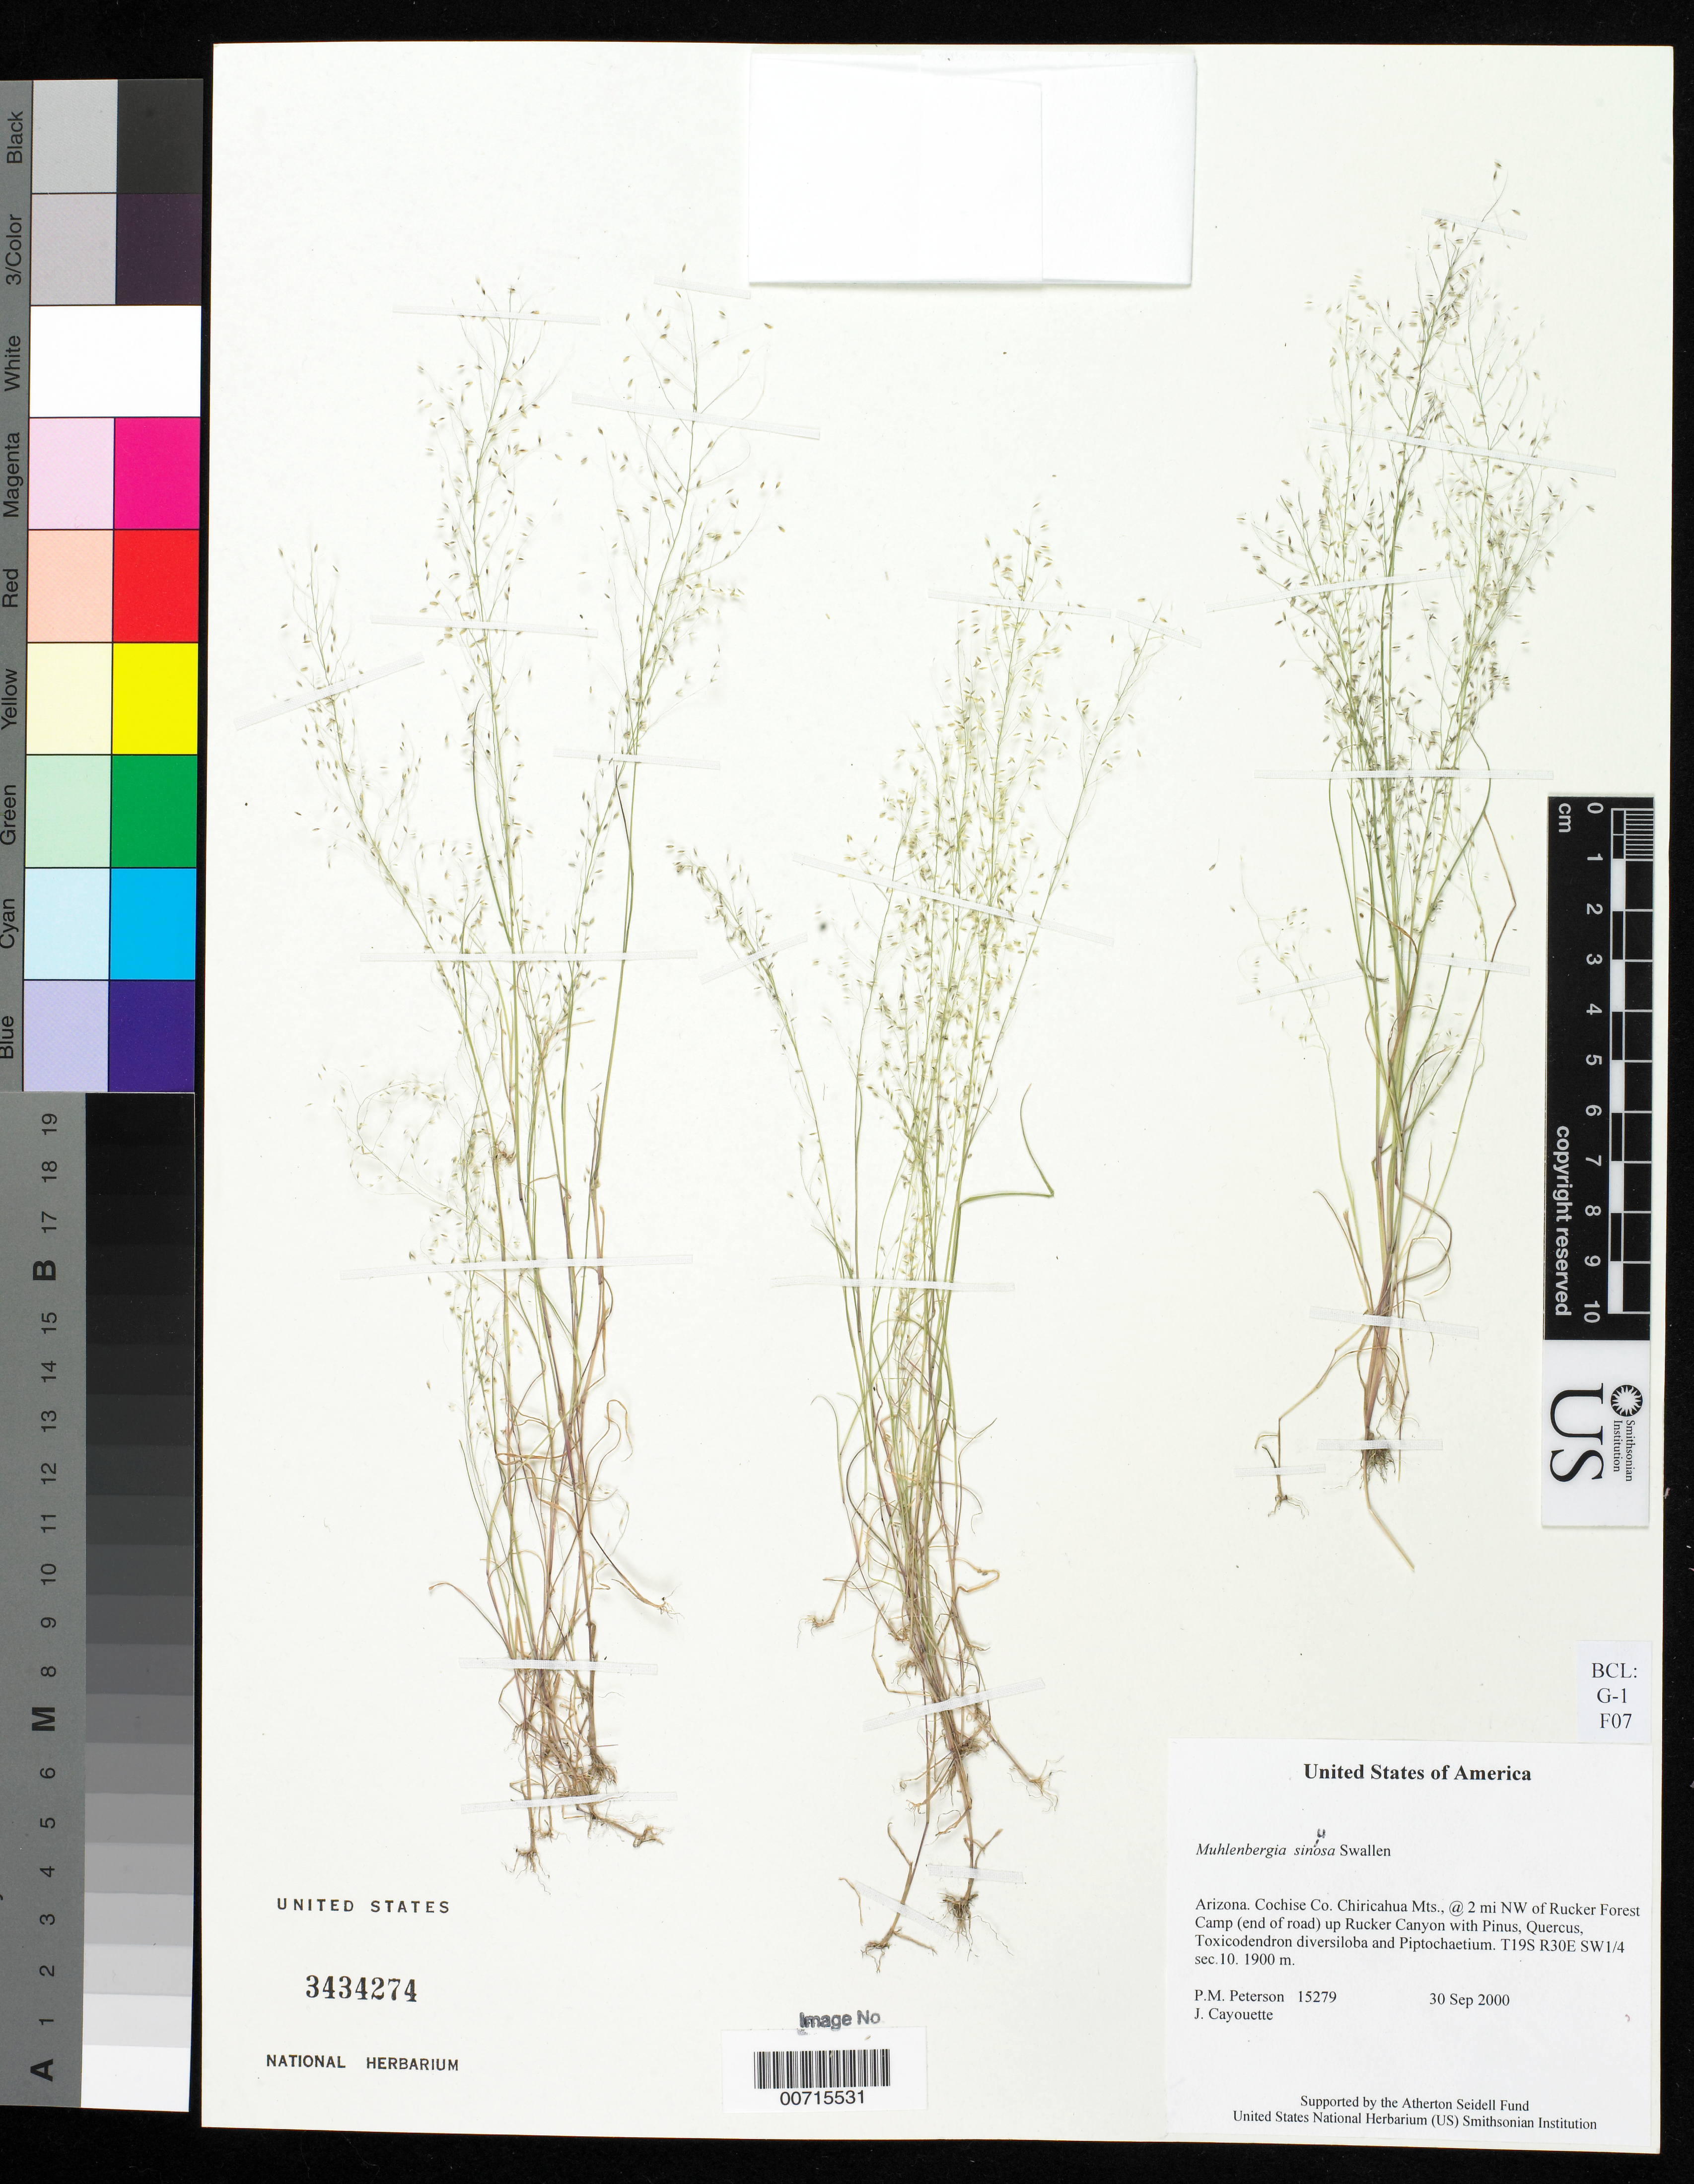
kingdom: Plantae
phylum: Tracheophyta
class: Liliopsida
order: Poales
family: Poaceae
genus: Muhlenbergia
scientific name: Muhlenbergia sinuosa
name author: Swallen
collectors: P. M. Peterson & J. Cayouette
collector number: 15279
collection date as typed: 30 Sep 2000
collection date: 2000-09-30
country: United States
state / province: Arizona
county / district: Cochise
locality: Chiricahua Mts., @ 2 mi NW of Rucker Forest Camp (end of road) up Rucker Canyon with Pinus, Quercus, Toxicodendron diversiloba and Piptochaetium. T19S R30E SW1/4 sec.10.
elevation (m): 1900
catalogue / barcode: US 3434274